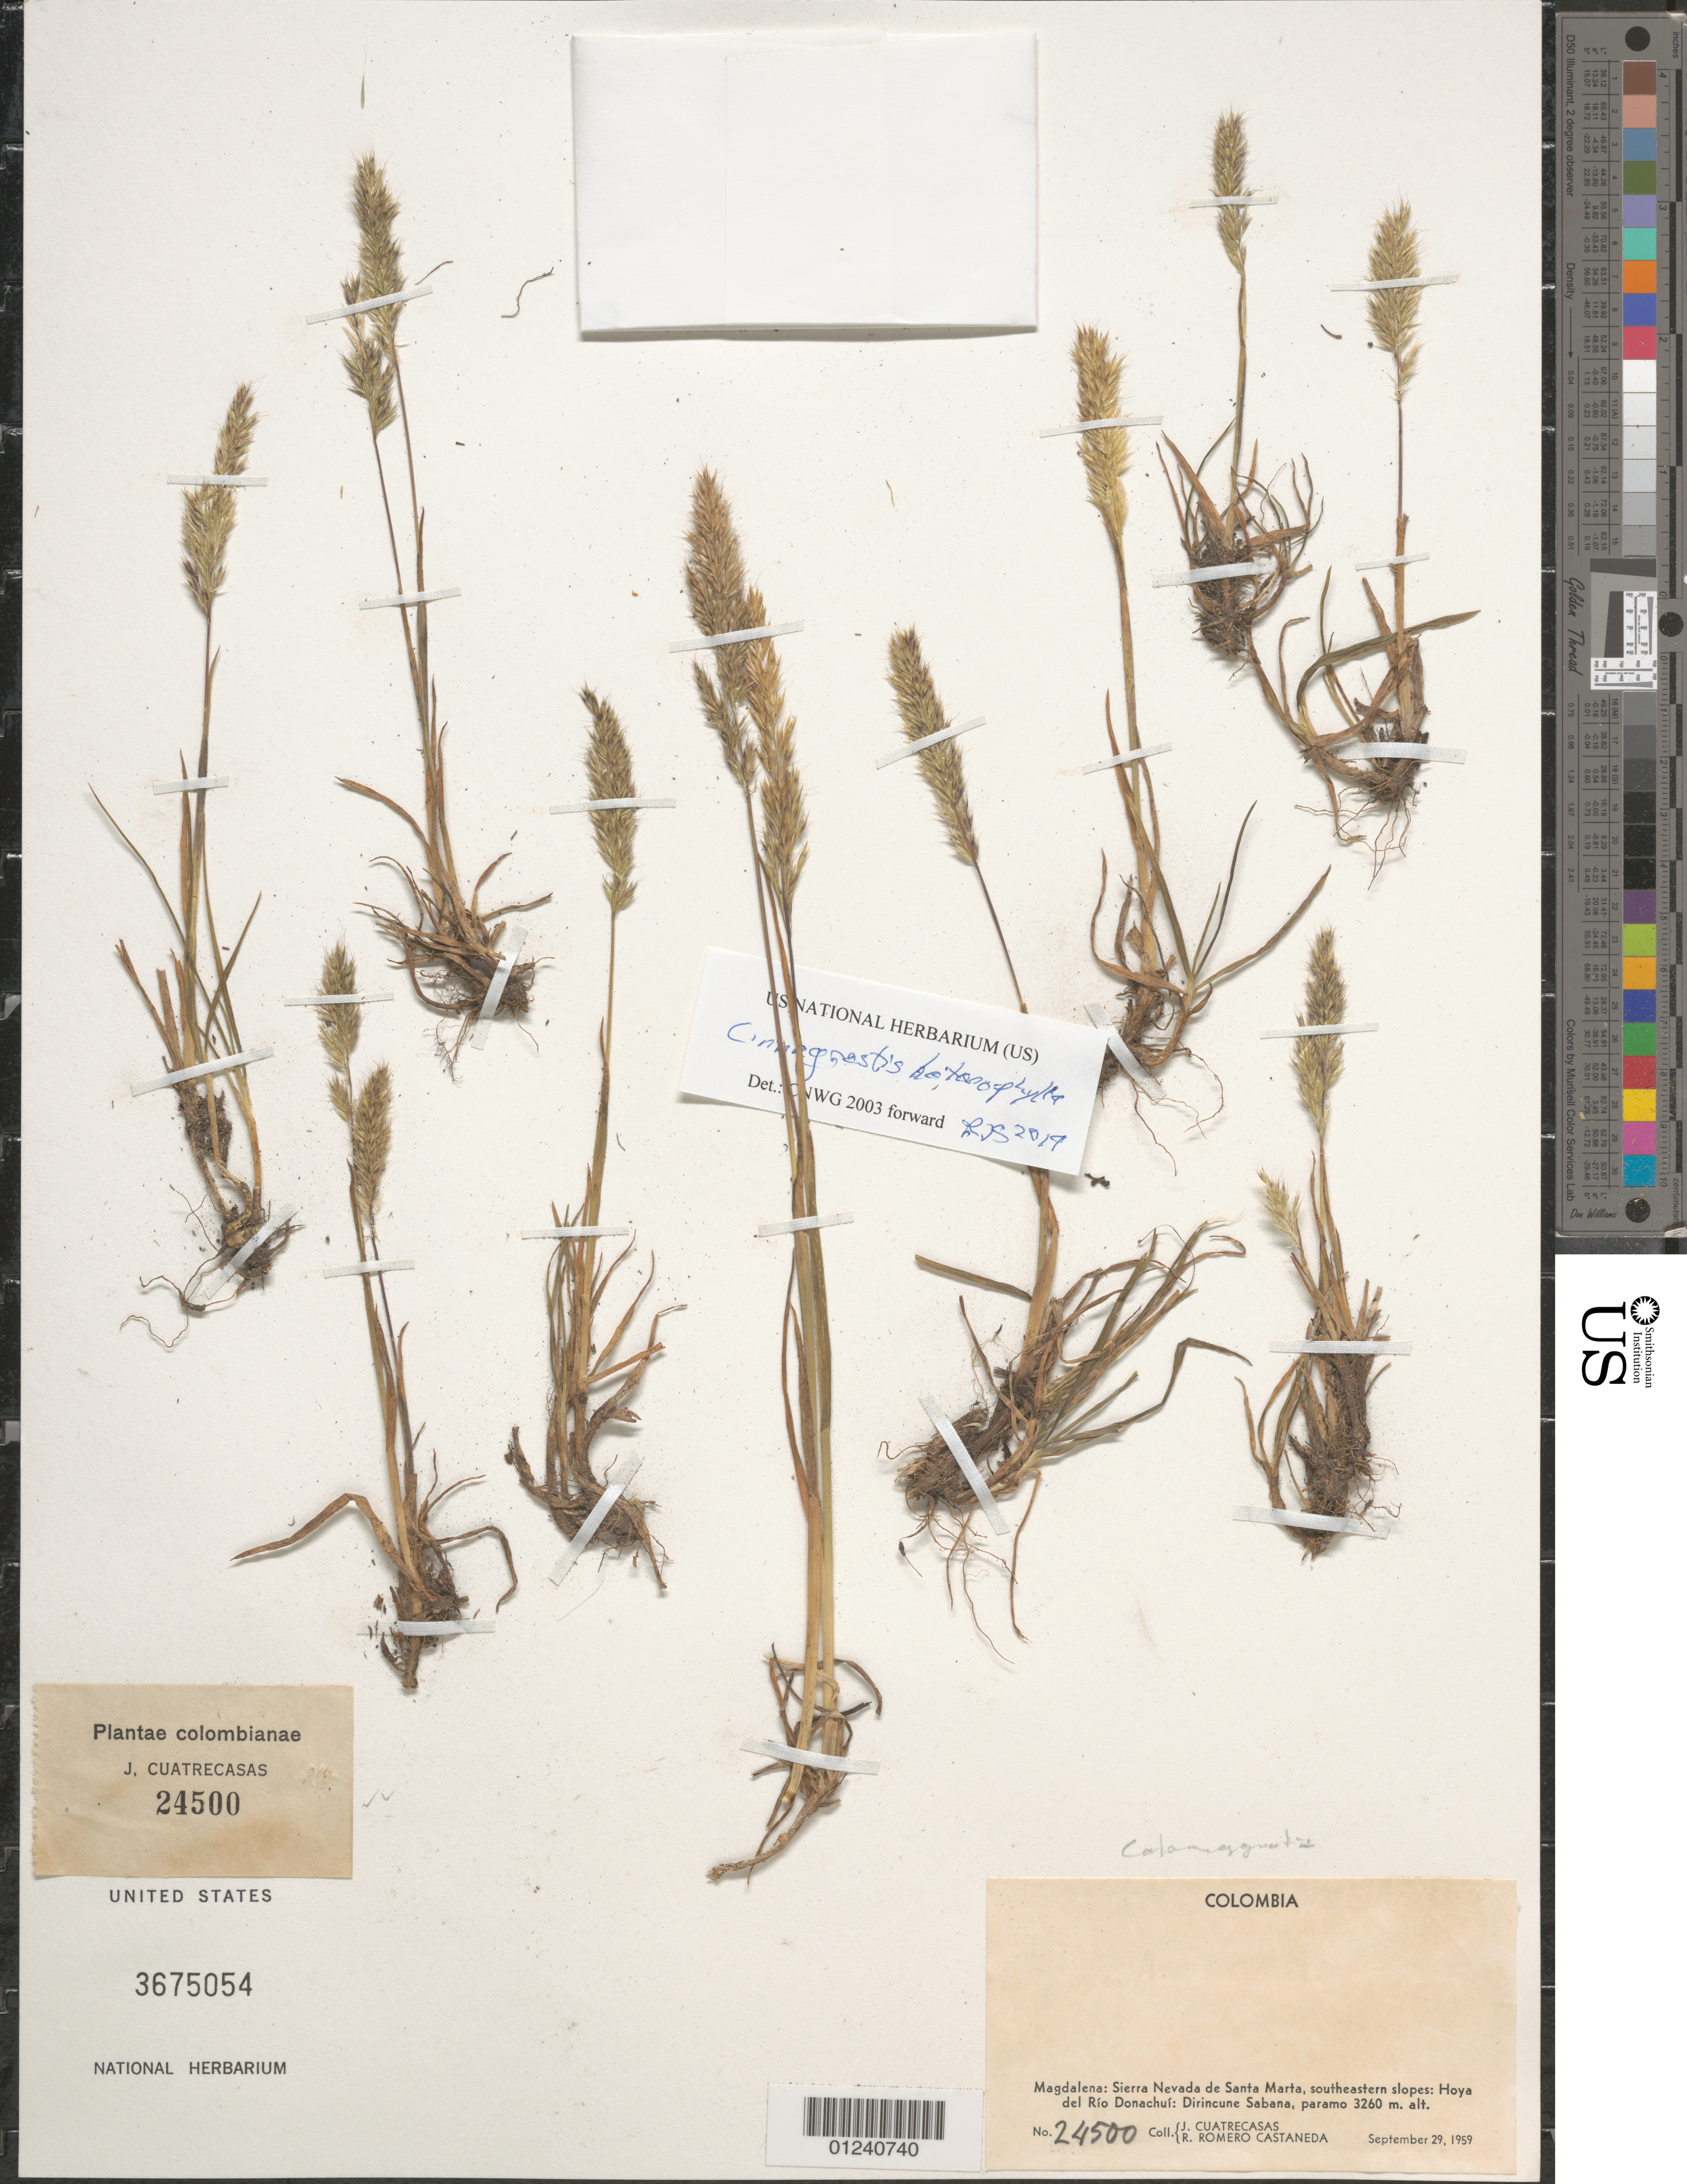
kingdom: Plantae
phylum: Tracheophyta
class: Liliopsida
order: Poales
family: Poaceae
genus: Calamagrostis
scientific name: Calamagrostis sp.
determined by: Soreng, Robert J., Research Associate (BOT), Smithsonian Institution - National Museum of Natural History (UNITED STATES)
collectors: J. Cuatrecasas & R. Romero Castañeda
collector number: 24500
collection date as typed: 29 Sep 1959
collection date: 1959-09-29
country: Colombia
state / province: Magdalena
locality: Sierra Nevada de Santa Marta, southeastern slopes: Hoya de Río Donachuí: Dirincune Sabana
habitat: paramo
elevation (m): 3260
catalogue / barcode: US 3675054